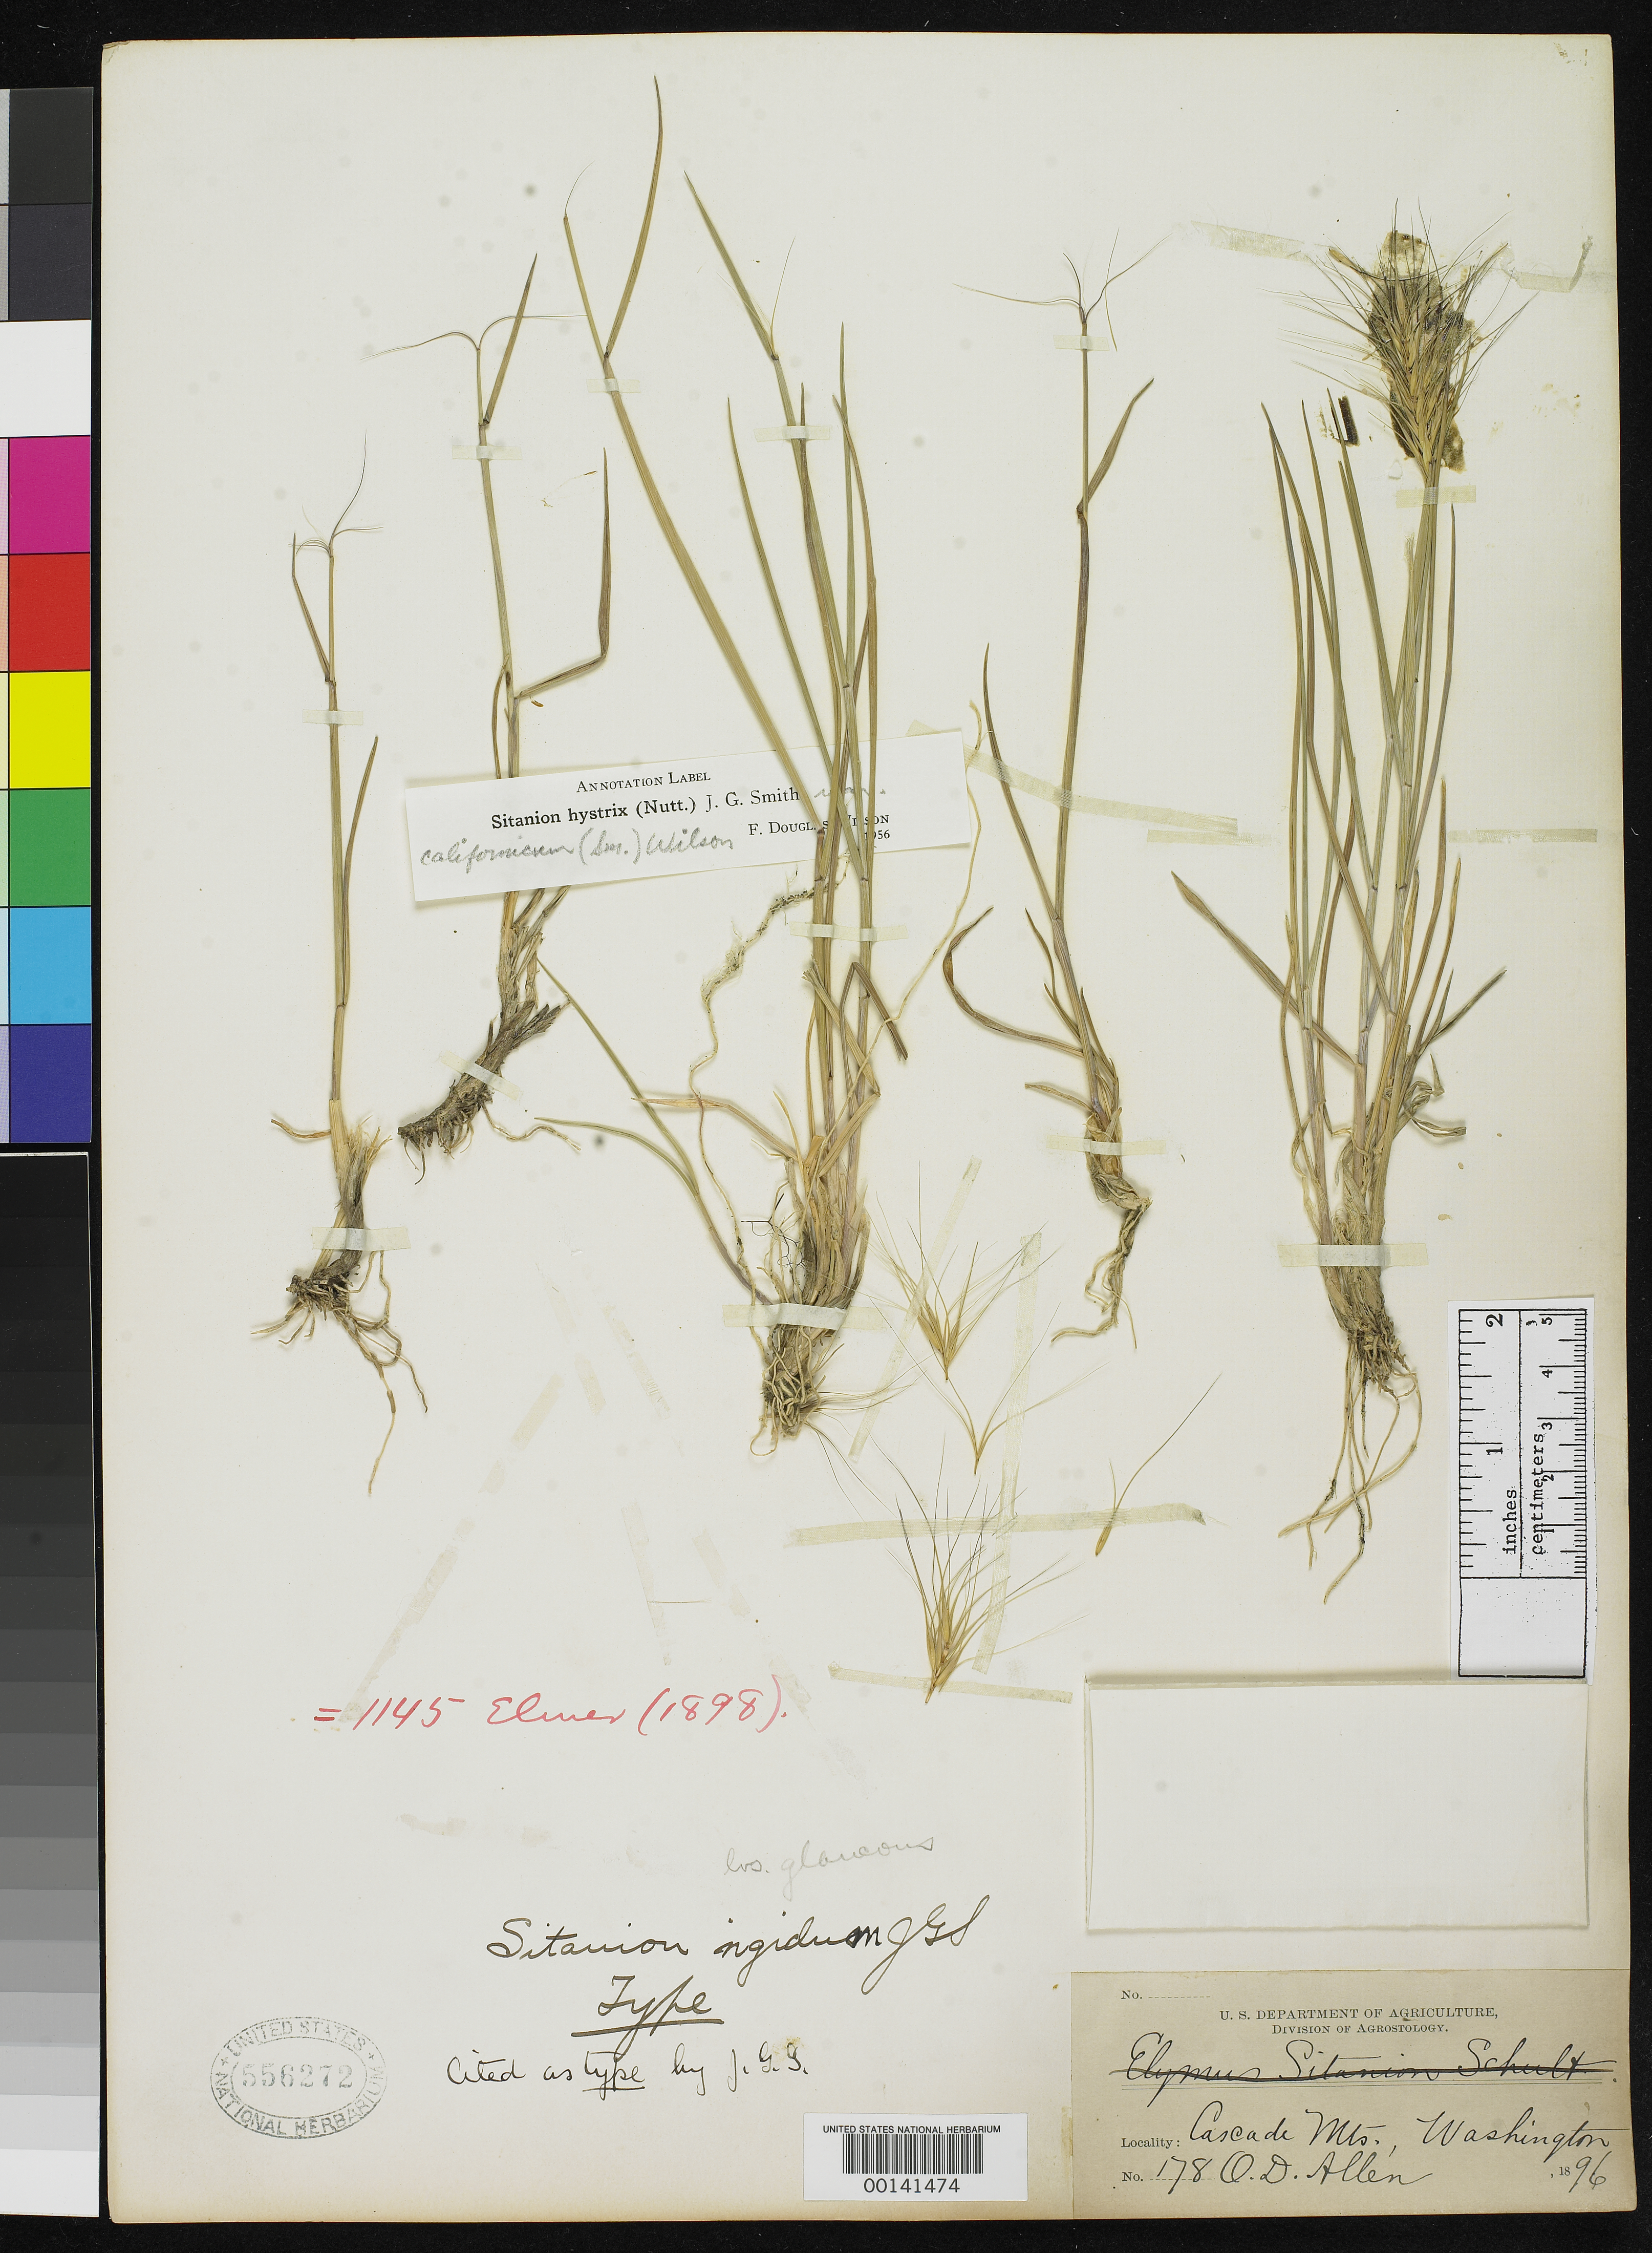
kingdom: Plantae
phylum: Tracheophyta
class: Liliopsida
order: Poales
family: Poaceae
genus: Sitanion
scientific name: Sitanion rigidum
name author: J.G. Sm.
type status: Isotype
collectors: O. D. Allen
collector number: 178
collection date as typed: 1896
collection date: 1896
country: United States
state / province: Washington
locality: Cascade Mts.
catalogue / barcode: US 556272